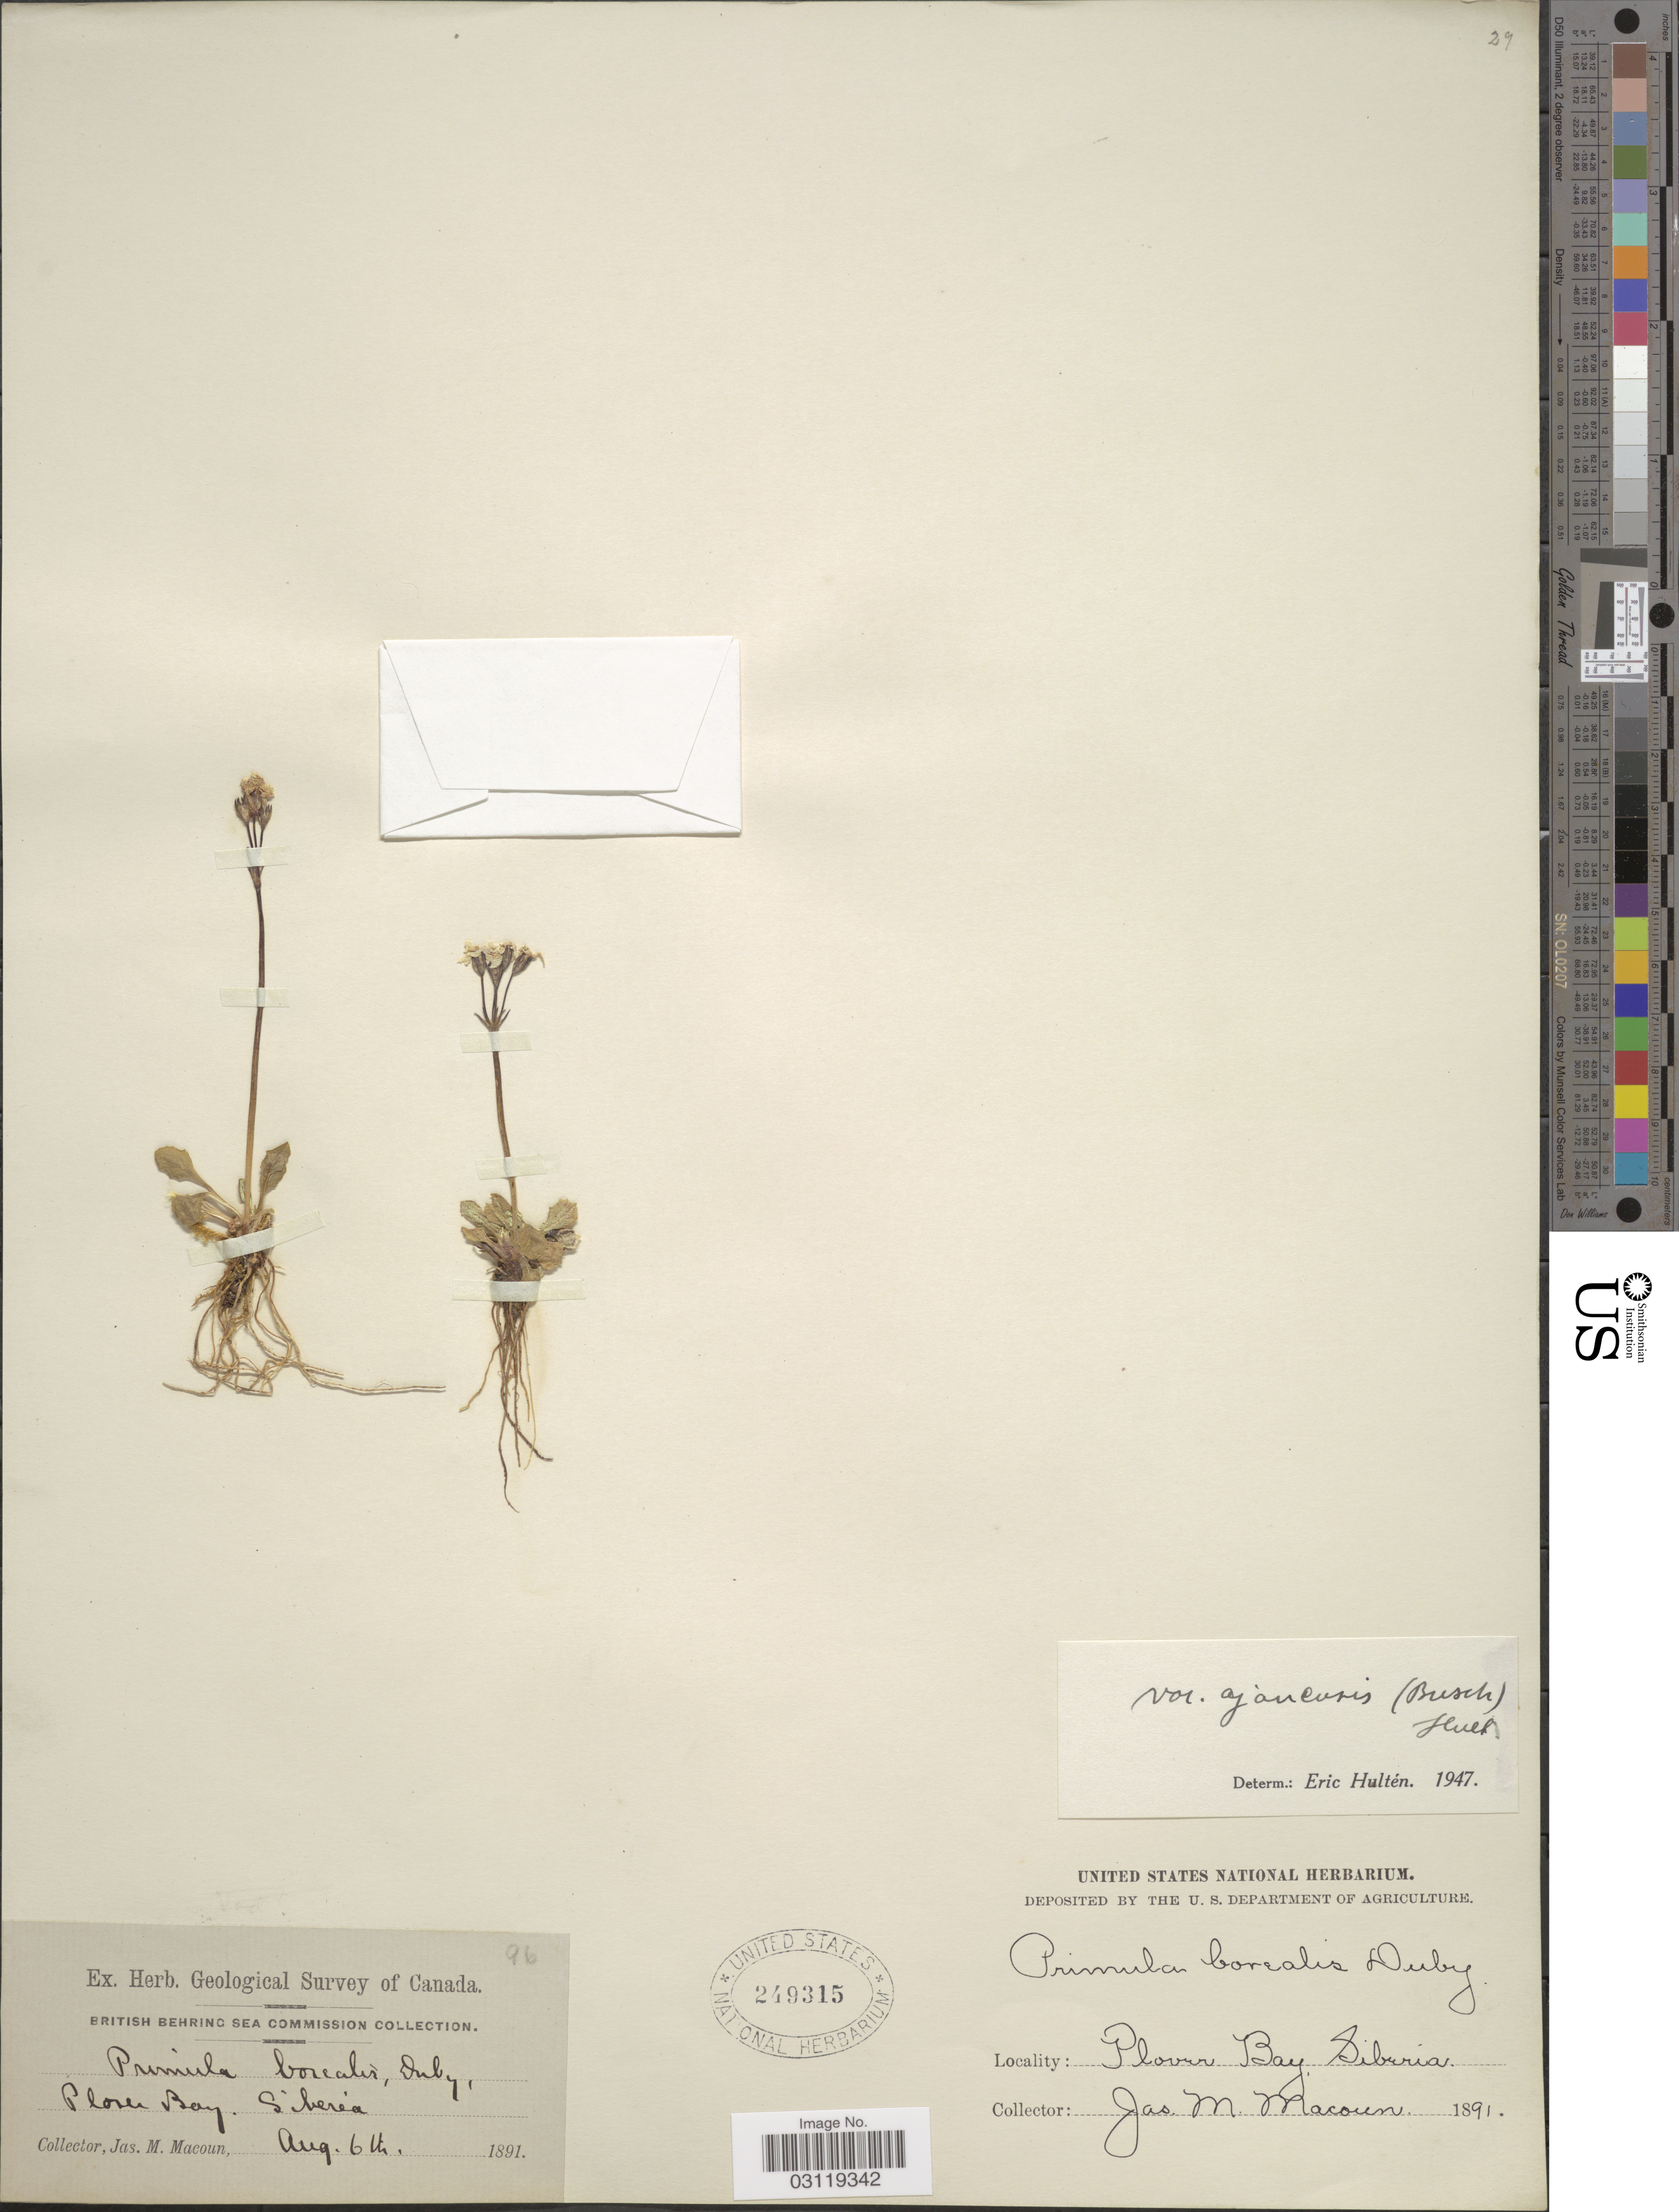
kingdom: Plantae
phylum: Tracheophyta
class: Magnoliopsida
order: Ericales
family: Primulaceae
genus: Primula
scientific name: Primula borealis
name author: Duby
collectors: J. M. Macoun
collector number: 96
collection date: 1891-08-06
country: Russian Federation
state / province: Chukotka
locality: Plover Bay, Siberia.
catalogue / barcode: US 249315